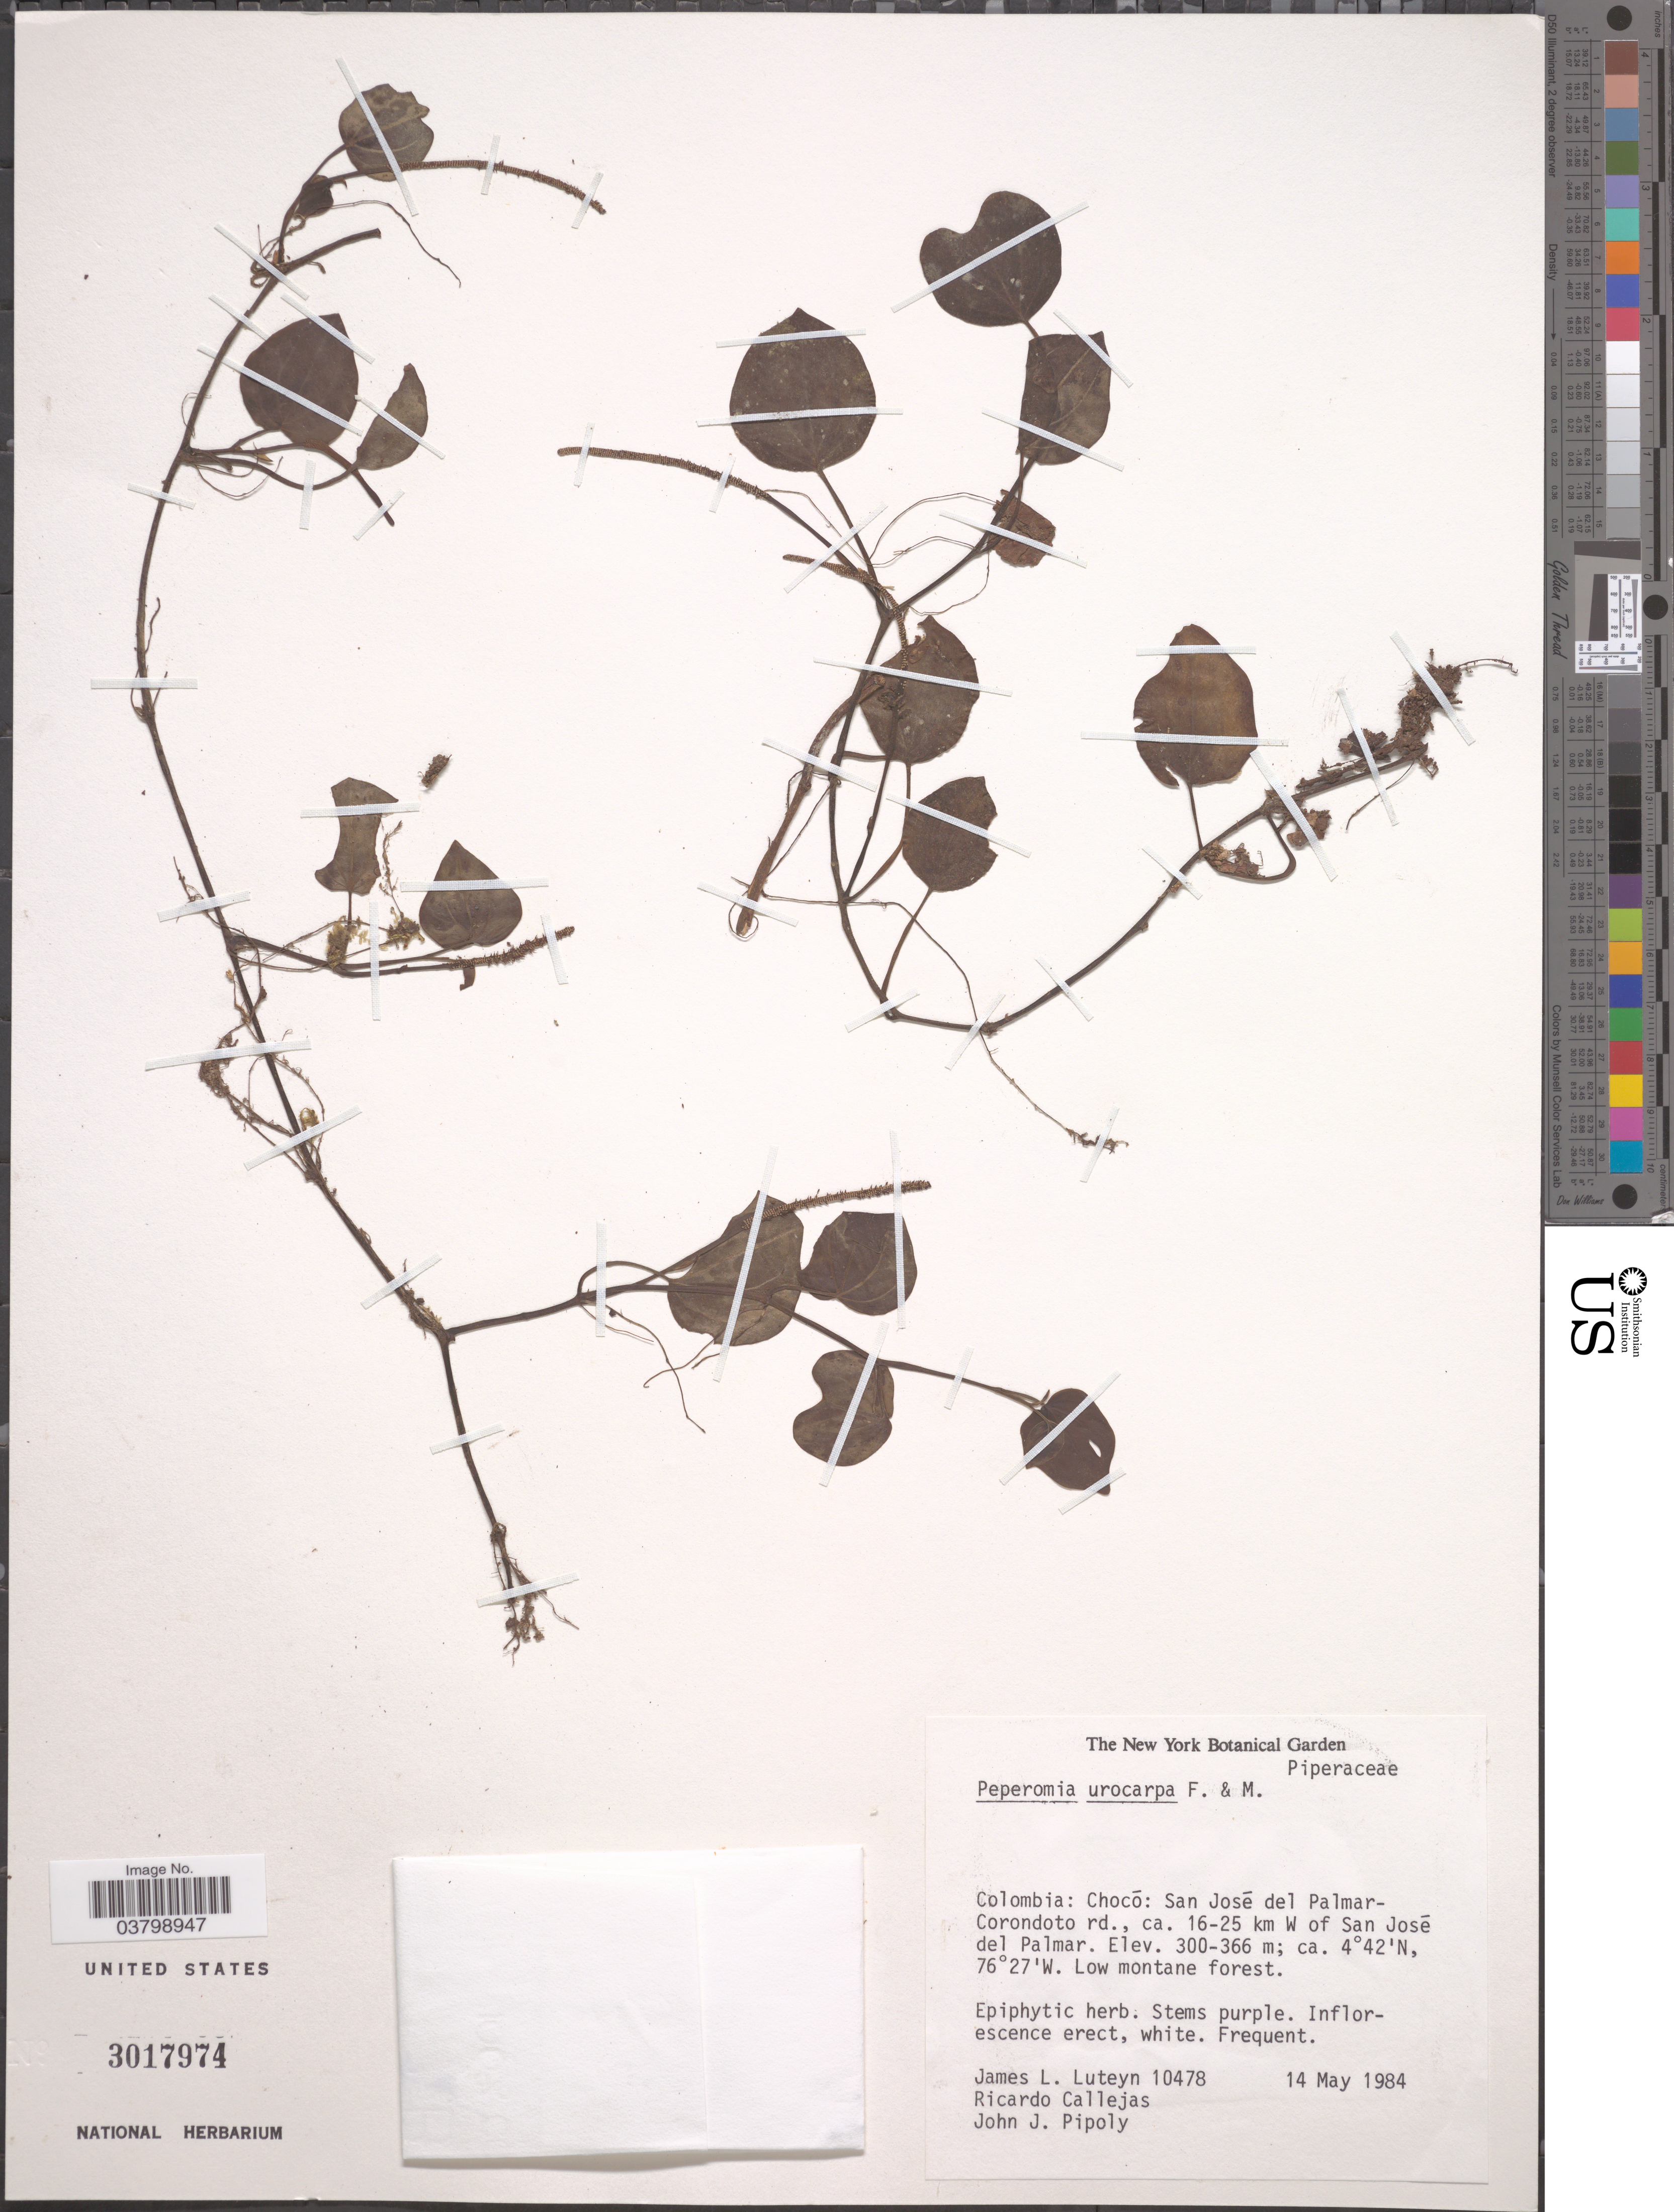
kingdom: Plantae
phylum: Tracheophyta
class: Magnoliopsida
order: Piperales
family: Piperaceae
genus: Peperomia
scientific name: Peperomia urocarpa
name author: Fisch. & C.A. Mey.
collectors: J. Luteyn, R. Callejas & J. J. Pipoly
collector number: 10478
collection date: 1984-05-14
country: Colombia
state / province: Chocó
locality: San José del Palmar-Corondoto rd., ca. 16-25 km W of San José del Palmar.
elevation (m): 300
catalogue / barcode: US 3017974